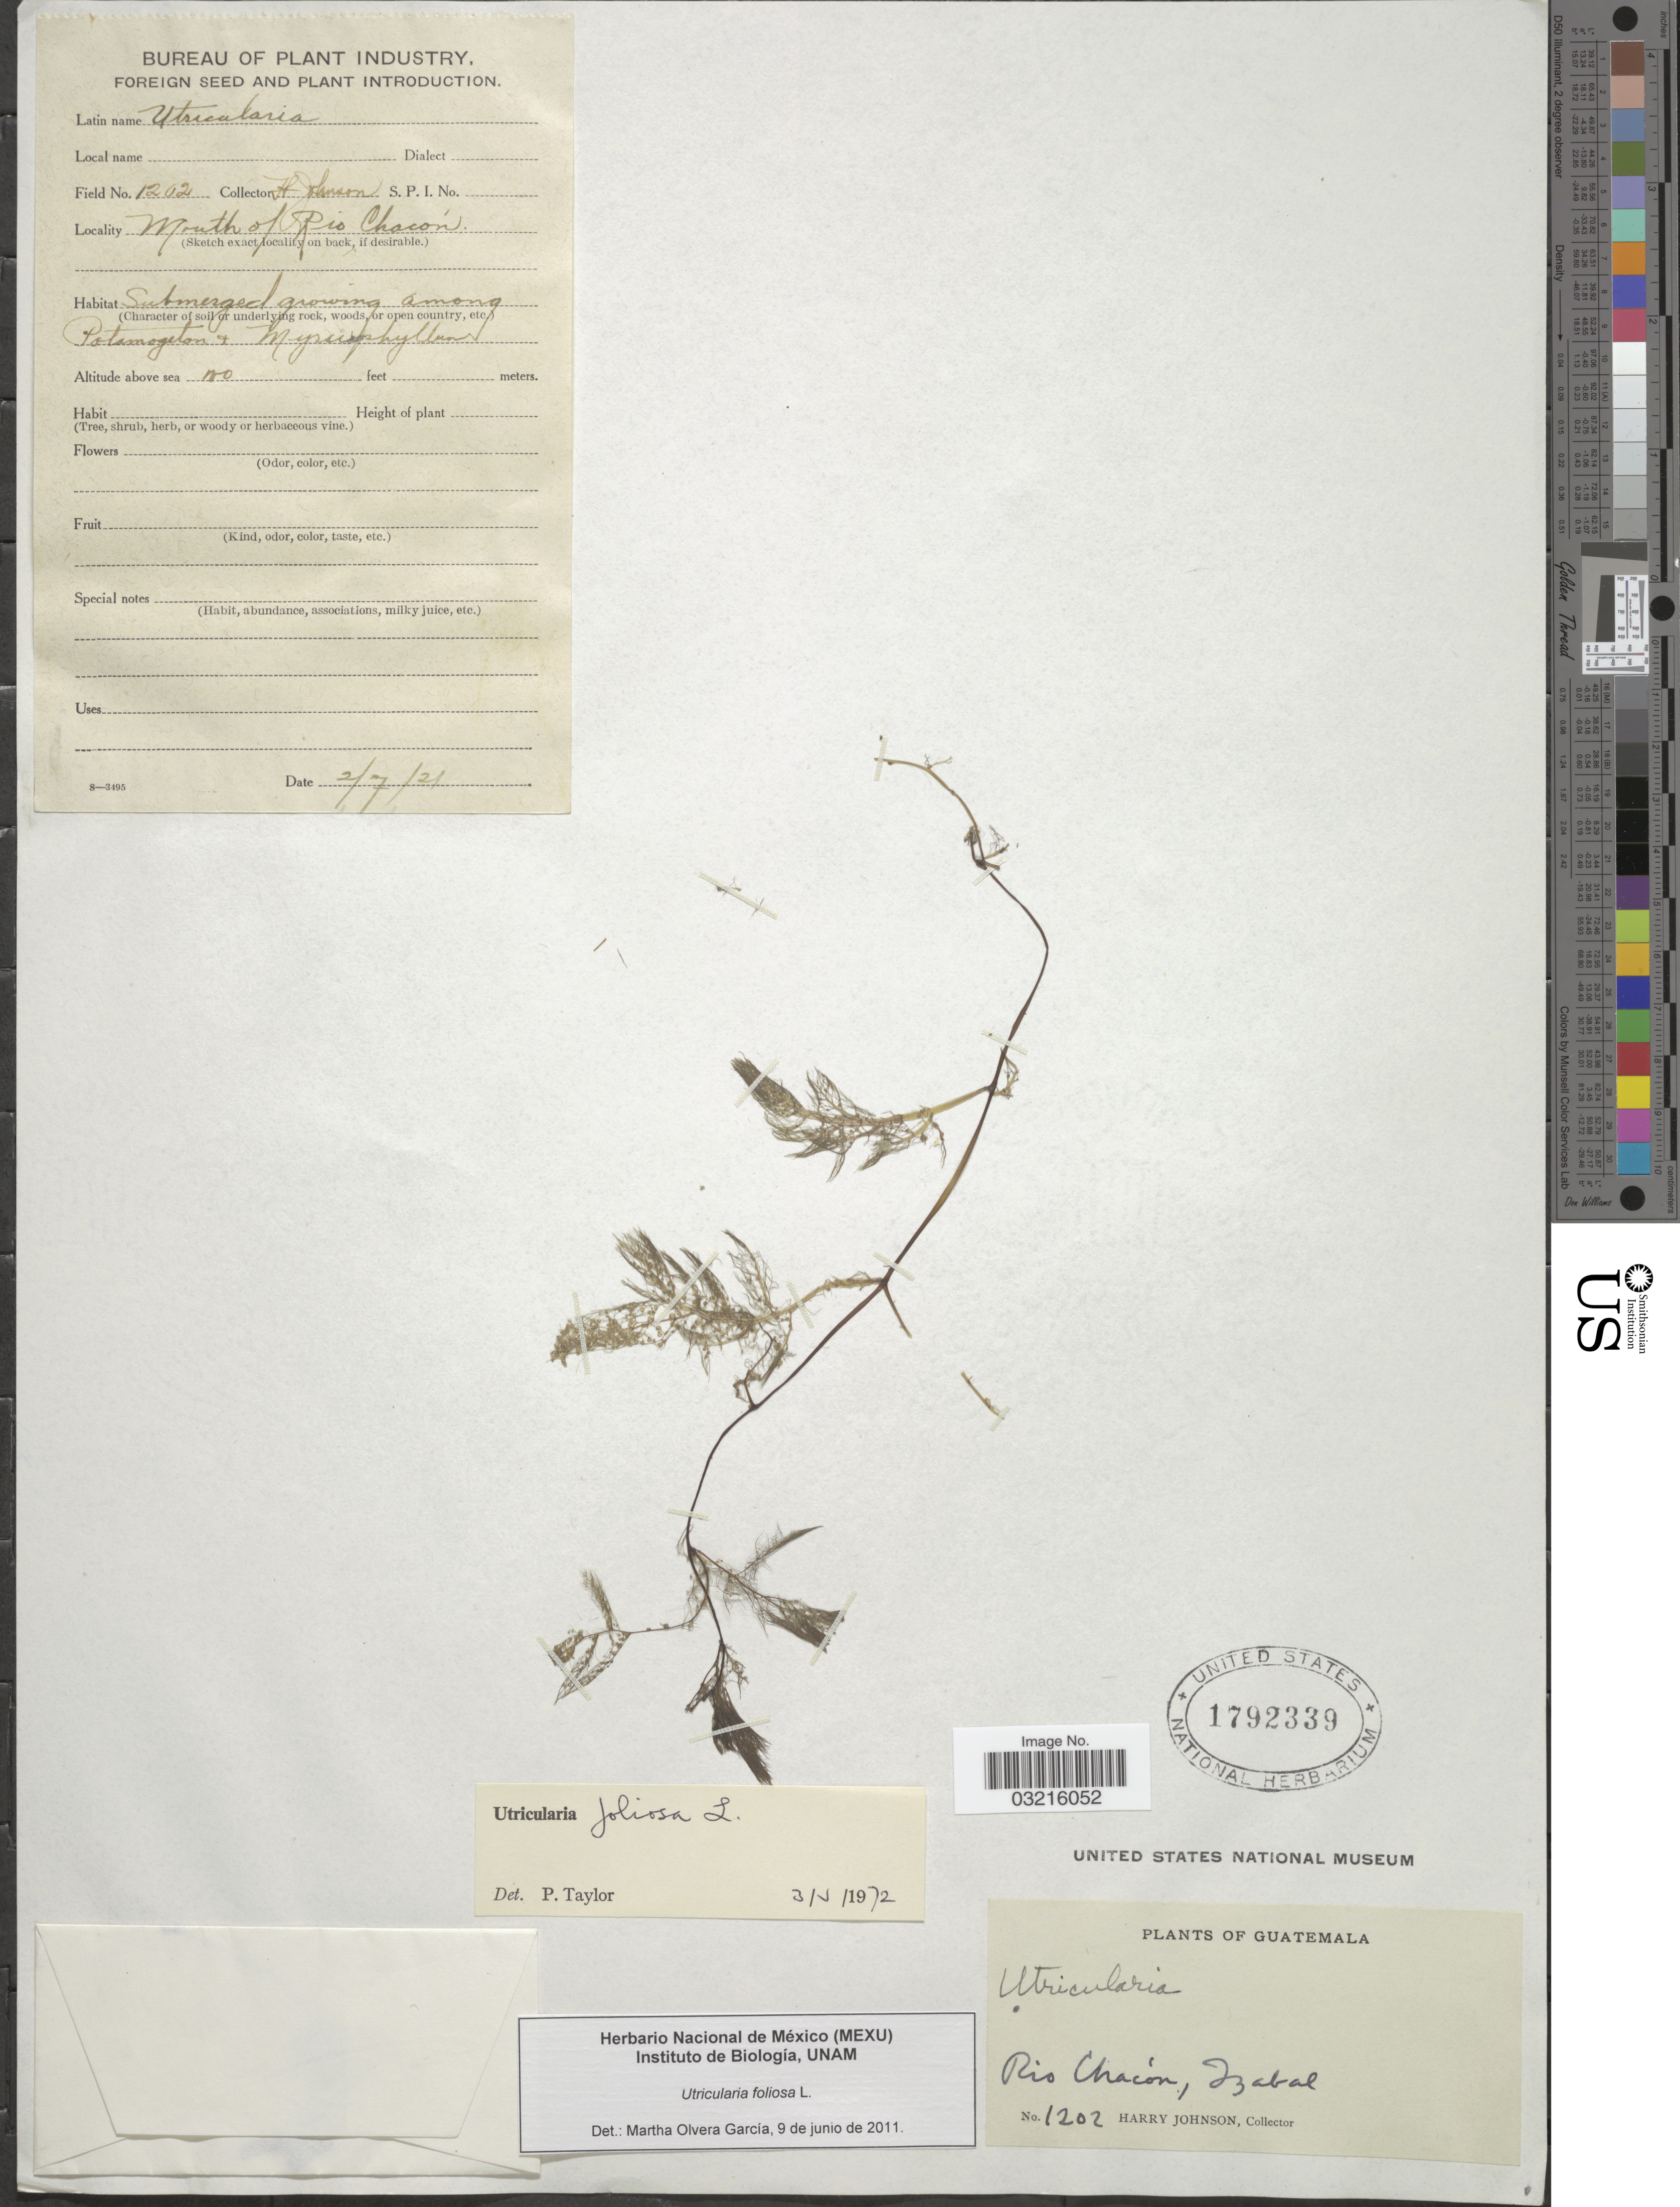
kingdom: Plantae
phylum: Tracheophyta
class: Magnoliopsida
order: Lamiales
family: Lentibulariaceae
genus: Utricularia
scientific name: Utricularia foliosa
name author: L.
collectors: H. Johnson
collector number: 1202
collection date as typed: Transcribed d/m/y: 2/7/21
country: Guatemala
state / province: Izabal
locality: Rio Chacón. Mouth of Rio Chacón.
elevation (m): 30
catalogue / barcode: US 1792339